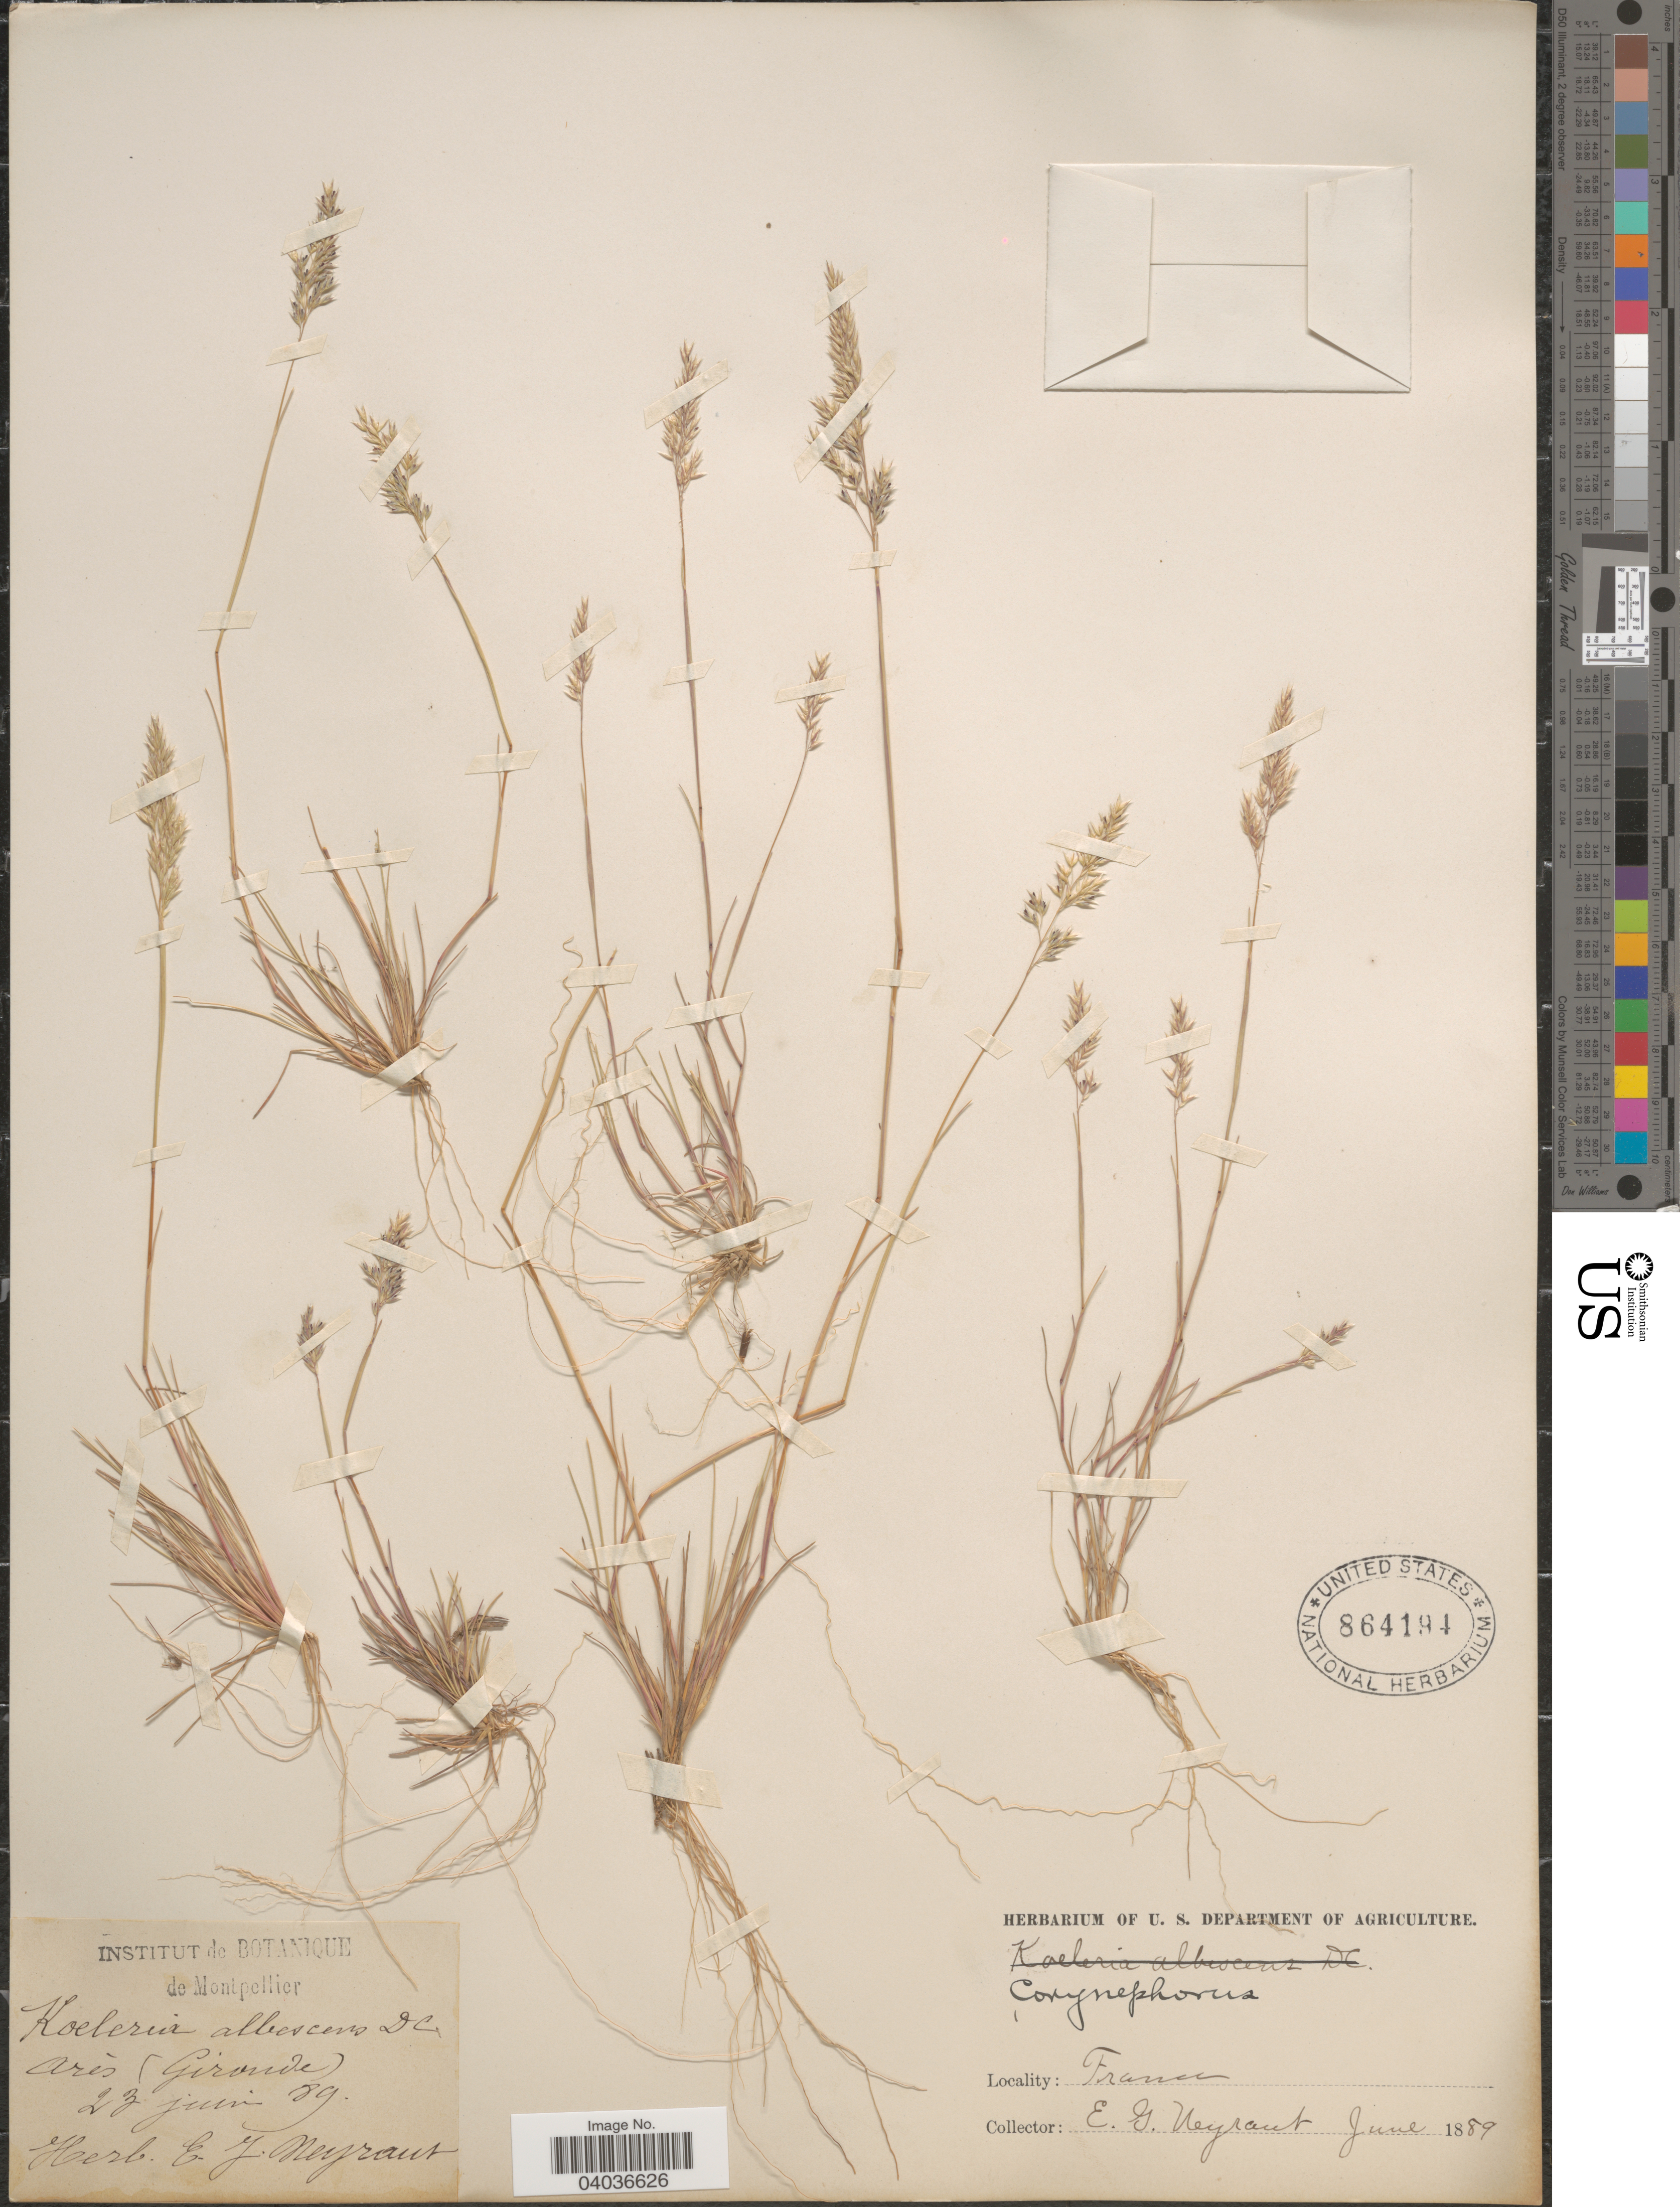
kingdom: Plantae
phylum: Tracheophyta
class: Liliopsida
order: Poales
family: Poaceae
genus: Corynephorus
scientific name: Corynephorus canescens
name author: (L, MEL) P. Beauv.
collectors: E. Neyraut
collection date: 1889-06-23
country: France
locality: Ares (Gironde).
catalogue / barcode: US 864194